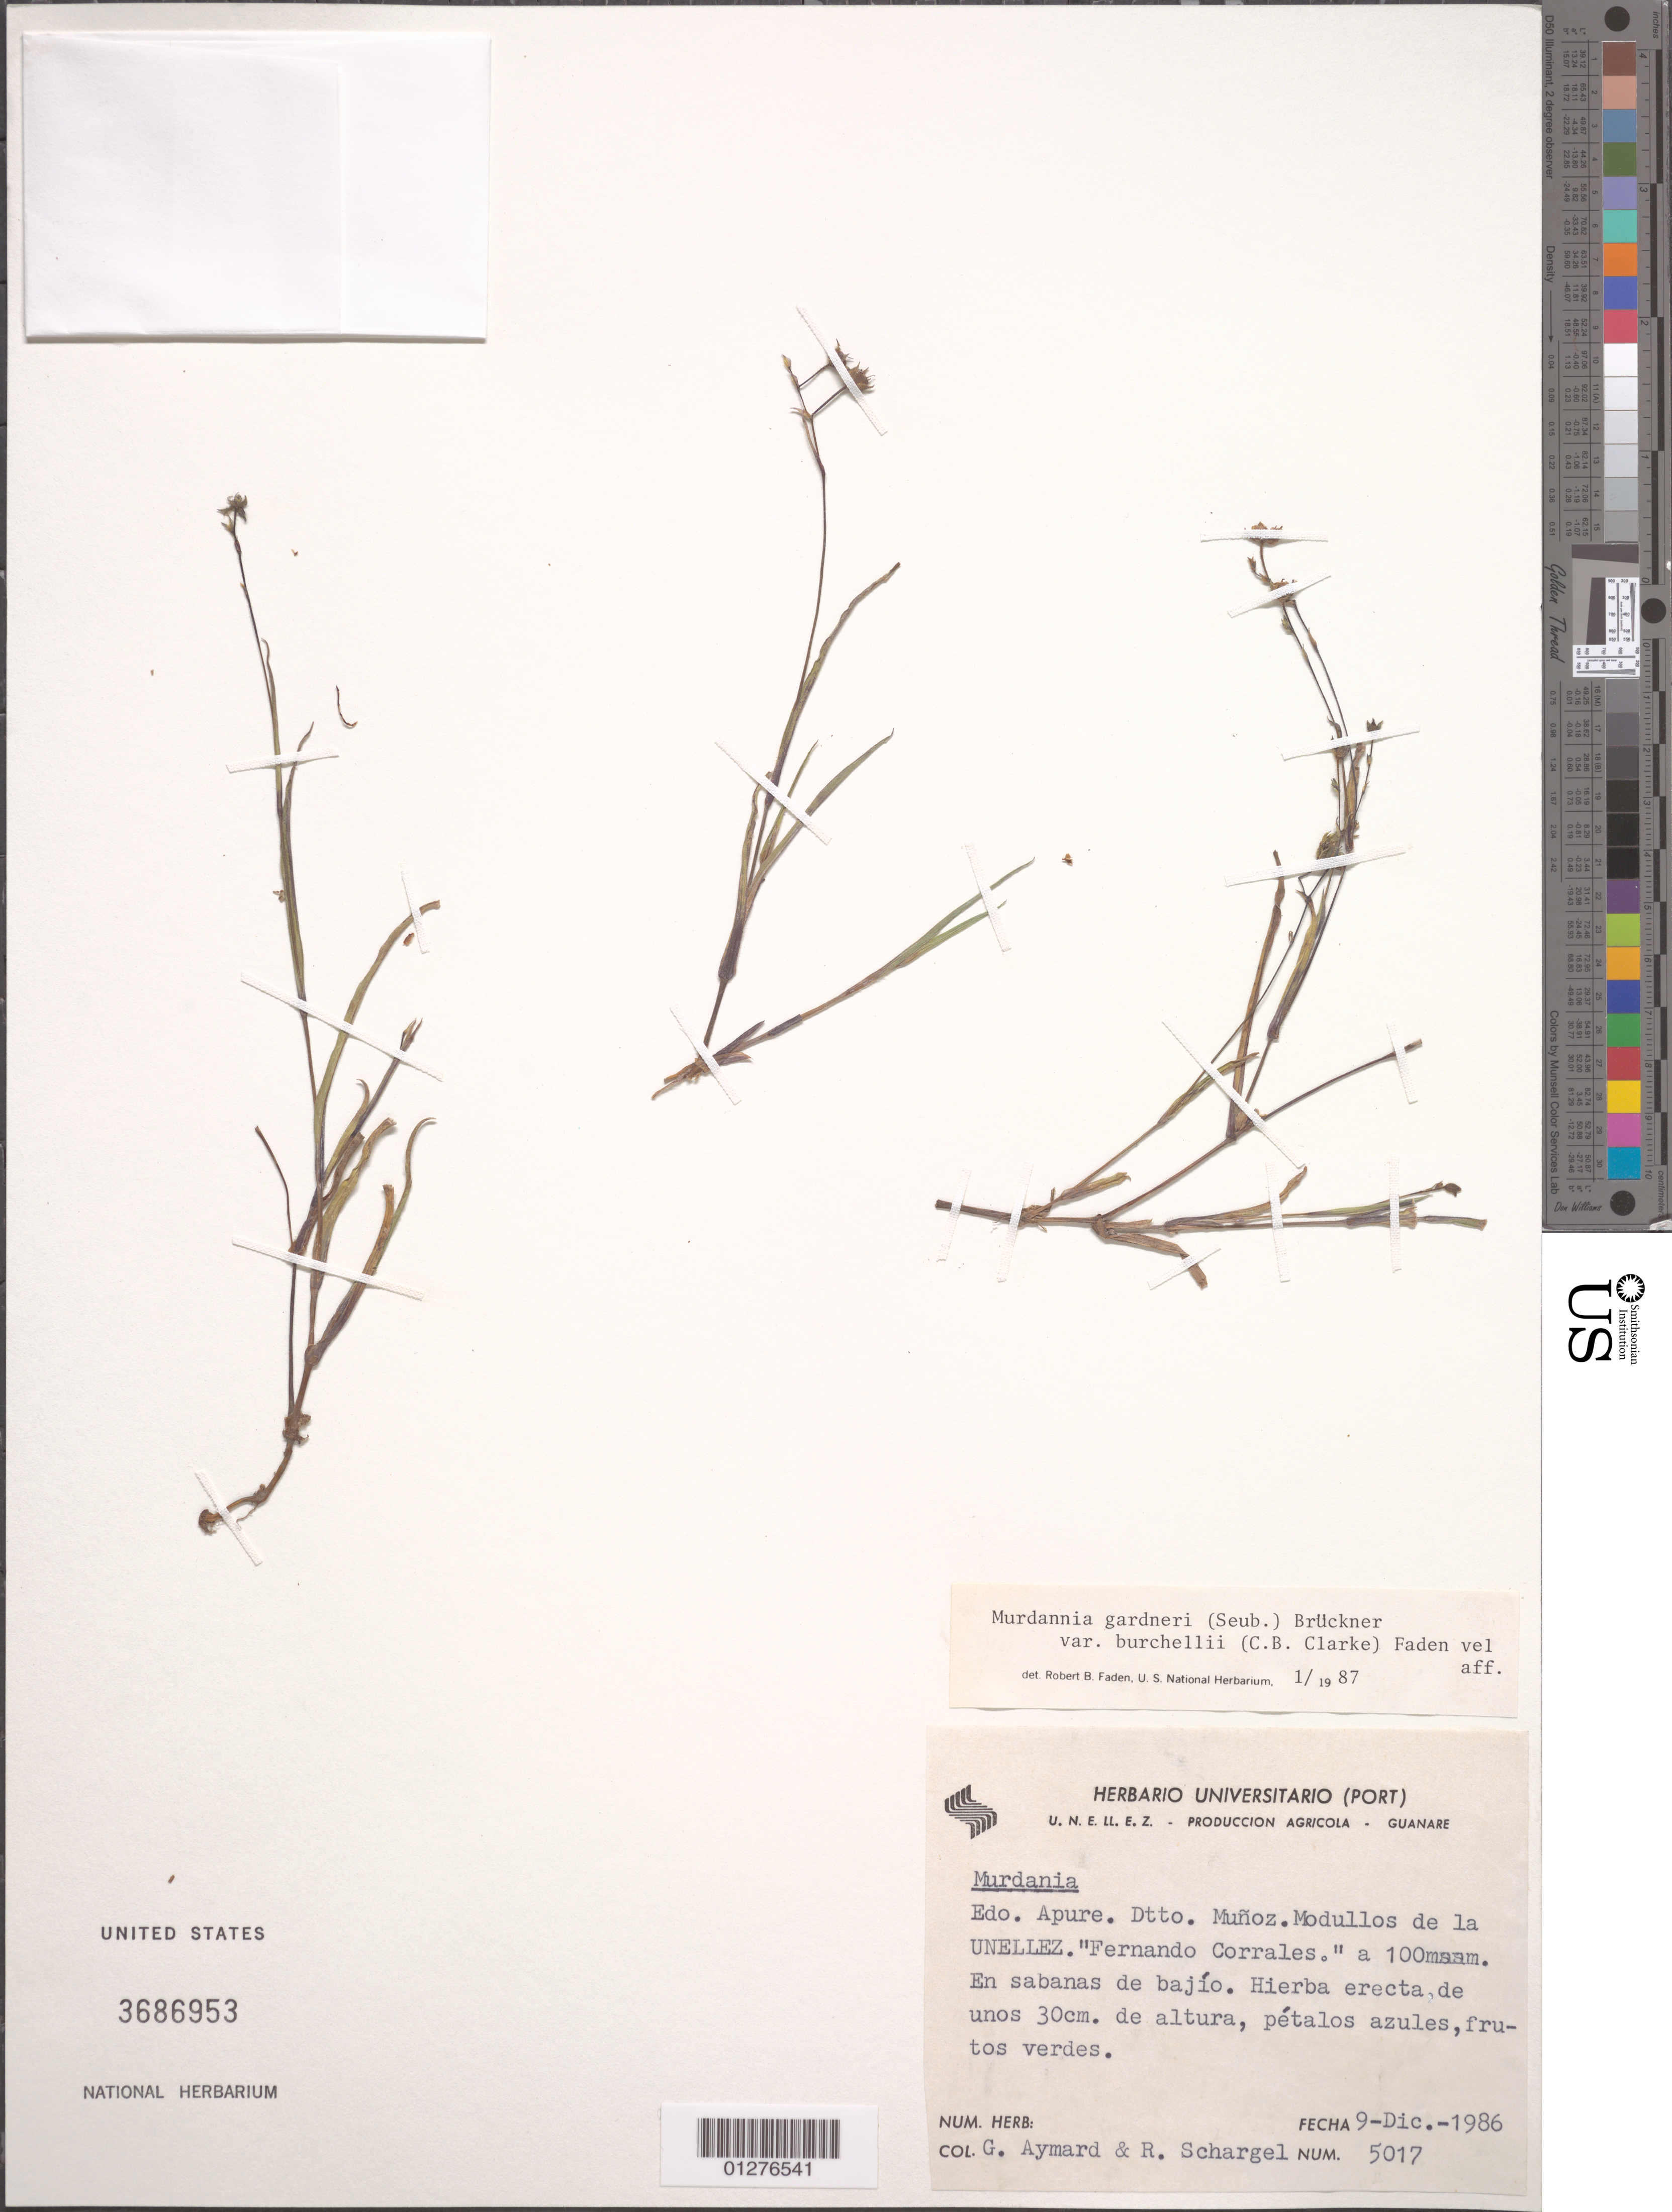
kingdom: Plantae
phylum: Tracheophyta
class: Liliopsida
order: Commelinales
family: Commelinaceae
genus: Murdannia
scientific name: Murdannia gardneri var. burchelli (C.B. Clarke), ined.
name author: (C.B. Clarke)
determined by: Faden, Robert B., (US), Smithsonian Institution - National Museum of Natural History (UNITED STATES)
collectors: G. A. Aymard & R. Schargel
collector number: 5017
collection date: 1986-12-09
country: Venezuela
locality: Edo. Apure, Dtto. Muñoz. Modullos de la UNELLEAZ. "Fernando Corrales."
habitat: En sabanas de bajio.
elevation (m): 100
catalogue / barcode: US 3686953